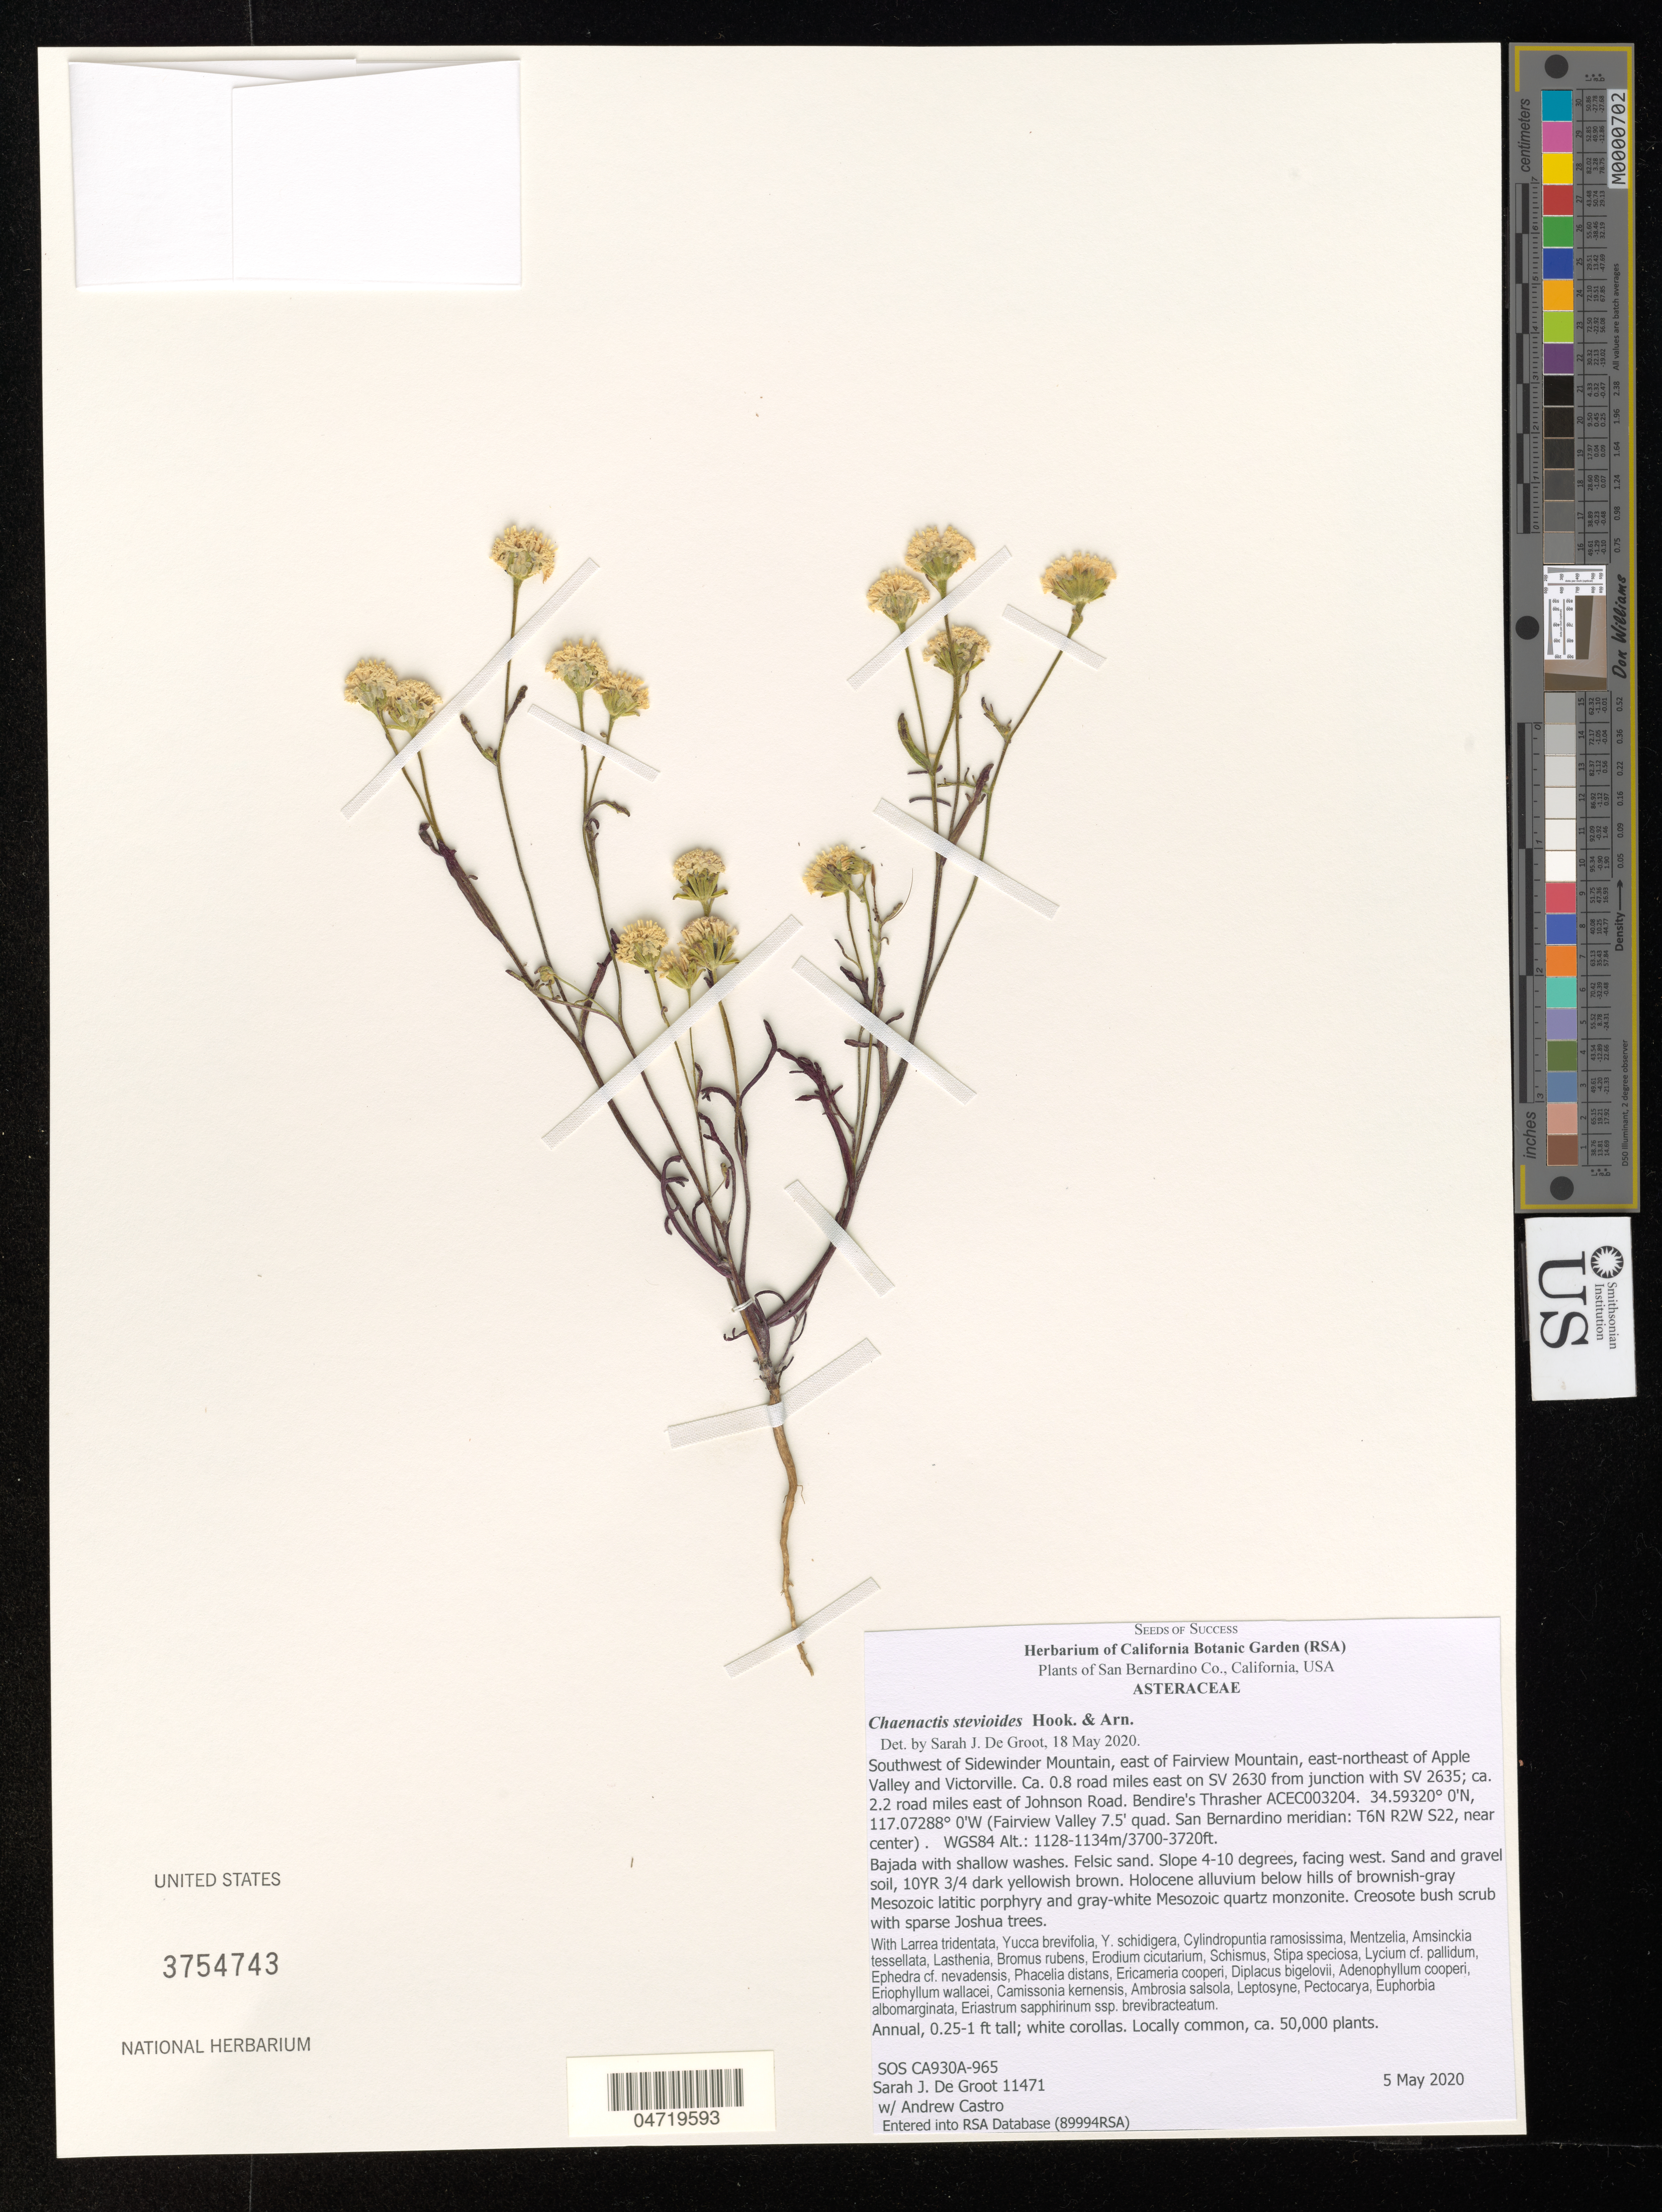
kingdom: Plantae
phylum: Tracheophyta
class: Magnoliopsida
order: Asterales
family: Asteraceae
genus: Chaenactis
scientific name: Chaenactis stevioides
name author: Hook. & Arn.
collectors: S. De Groot & A. Castro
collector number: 11471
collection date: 2020-05-05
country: United States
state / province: California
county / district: San Bernardino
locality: San Bernardino Co. Southwest of Sidewinter Mountain, east of Fairview Mountain, east-northeast of Apple Valley and Victorville. Ca. 0.8 road miles east on SV 2630 from junction with SV 2365; ca. 2.2 road miles east of Johnson Road. Bendire's Thrasher ACEC003204. (Fairview Valley 7.5' quad. San Bernardino meridian: T6N R2W S22, near center). WGS84.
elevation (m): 1128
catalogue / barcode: US 3754743